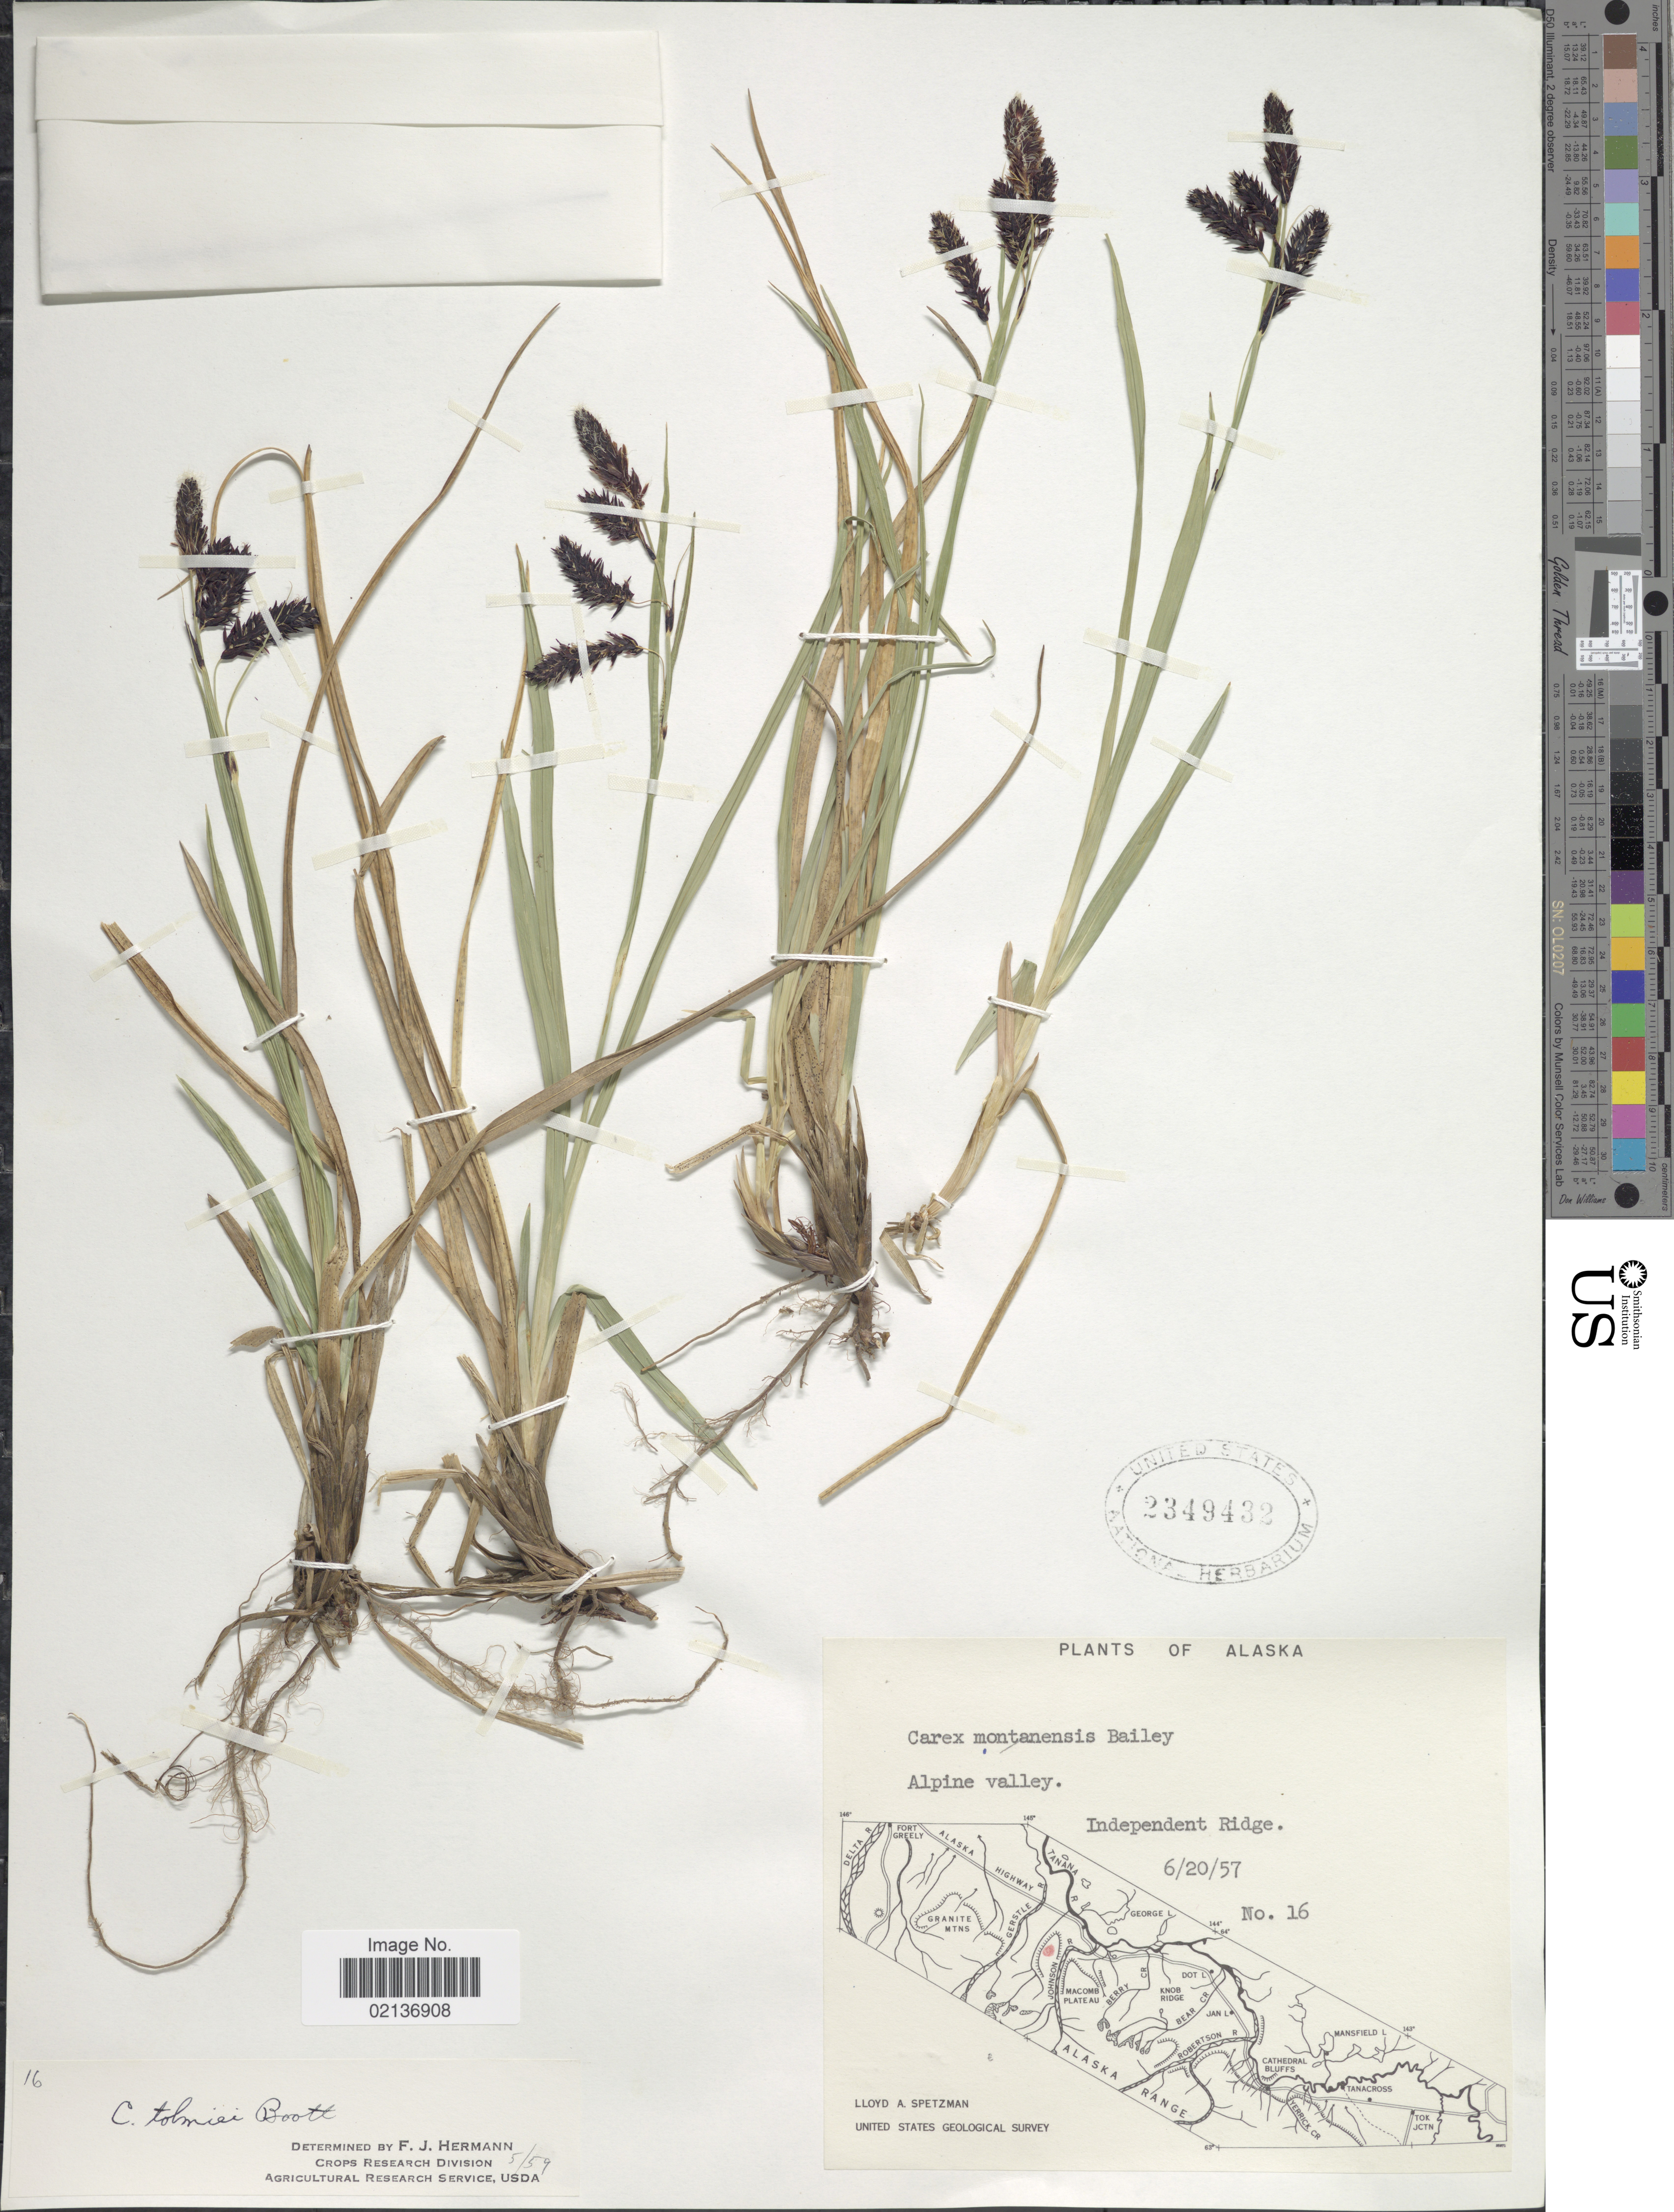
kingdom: Plantae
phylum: Tracheophyta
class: Liliopsida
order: Poales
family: Cyperaceae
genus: Carex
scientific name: Carex spectabilis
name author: Dewey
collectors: L. Spetzman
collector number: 16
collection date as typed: Transcribed d/m/y: 20/6/57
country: United States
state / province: Alaska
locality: Alpine Valley, Independent Ridge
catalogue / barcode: US 2349432